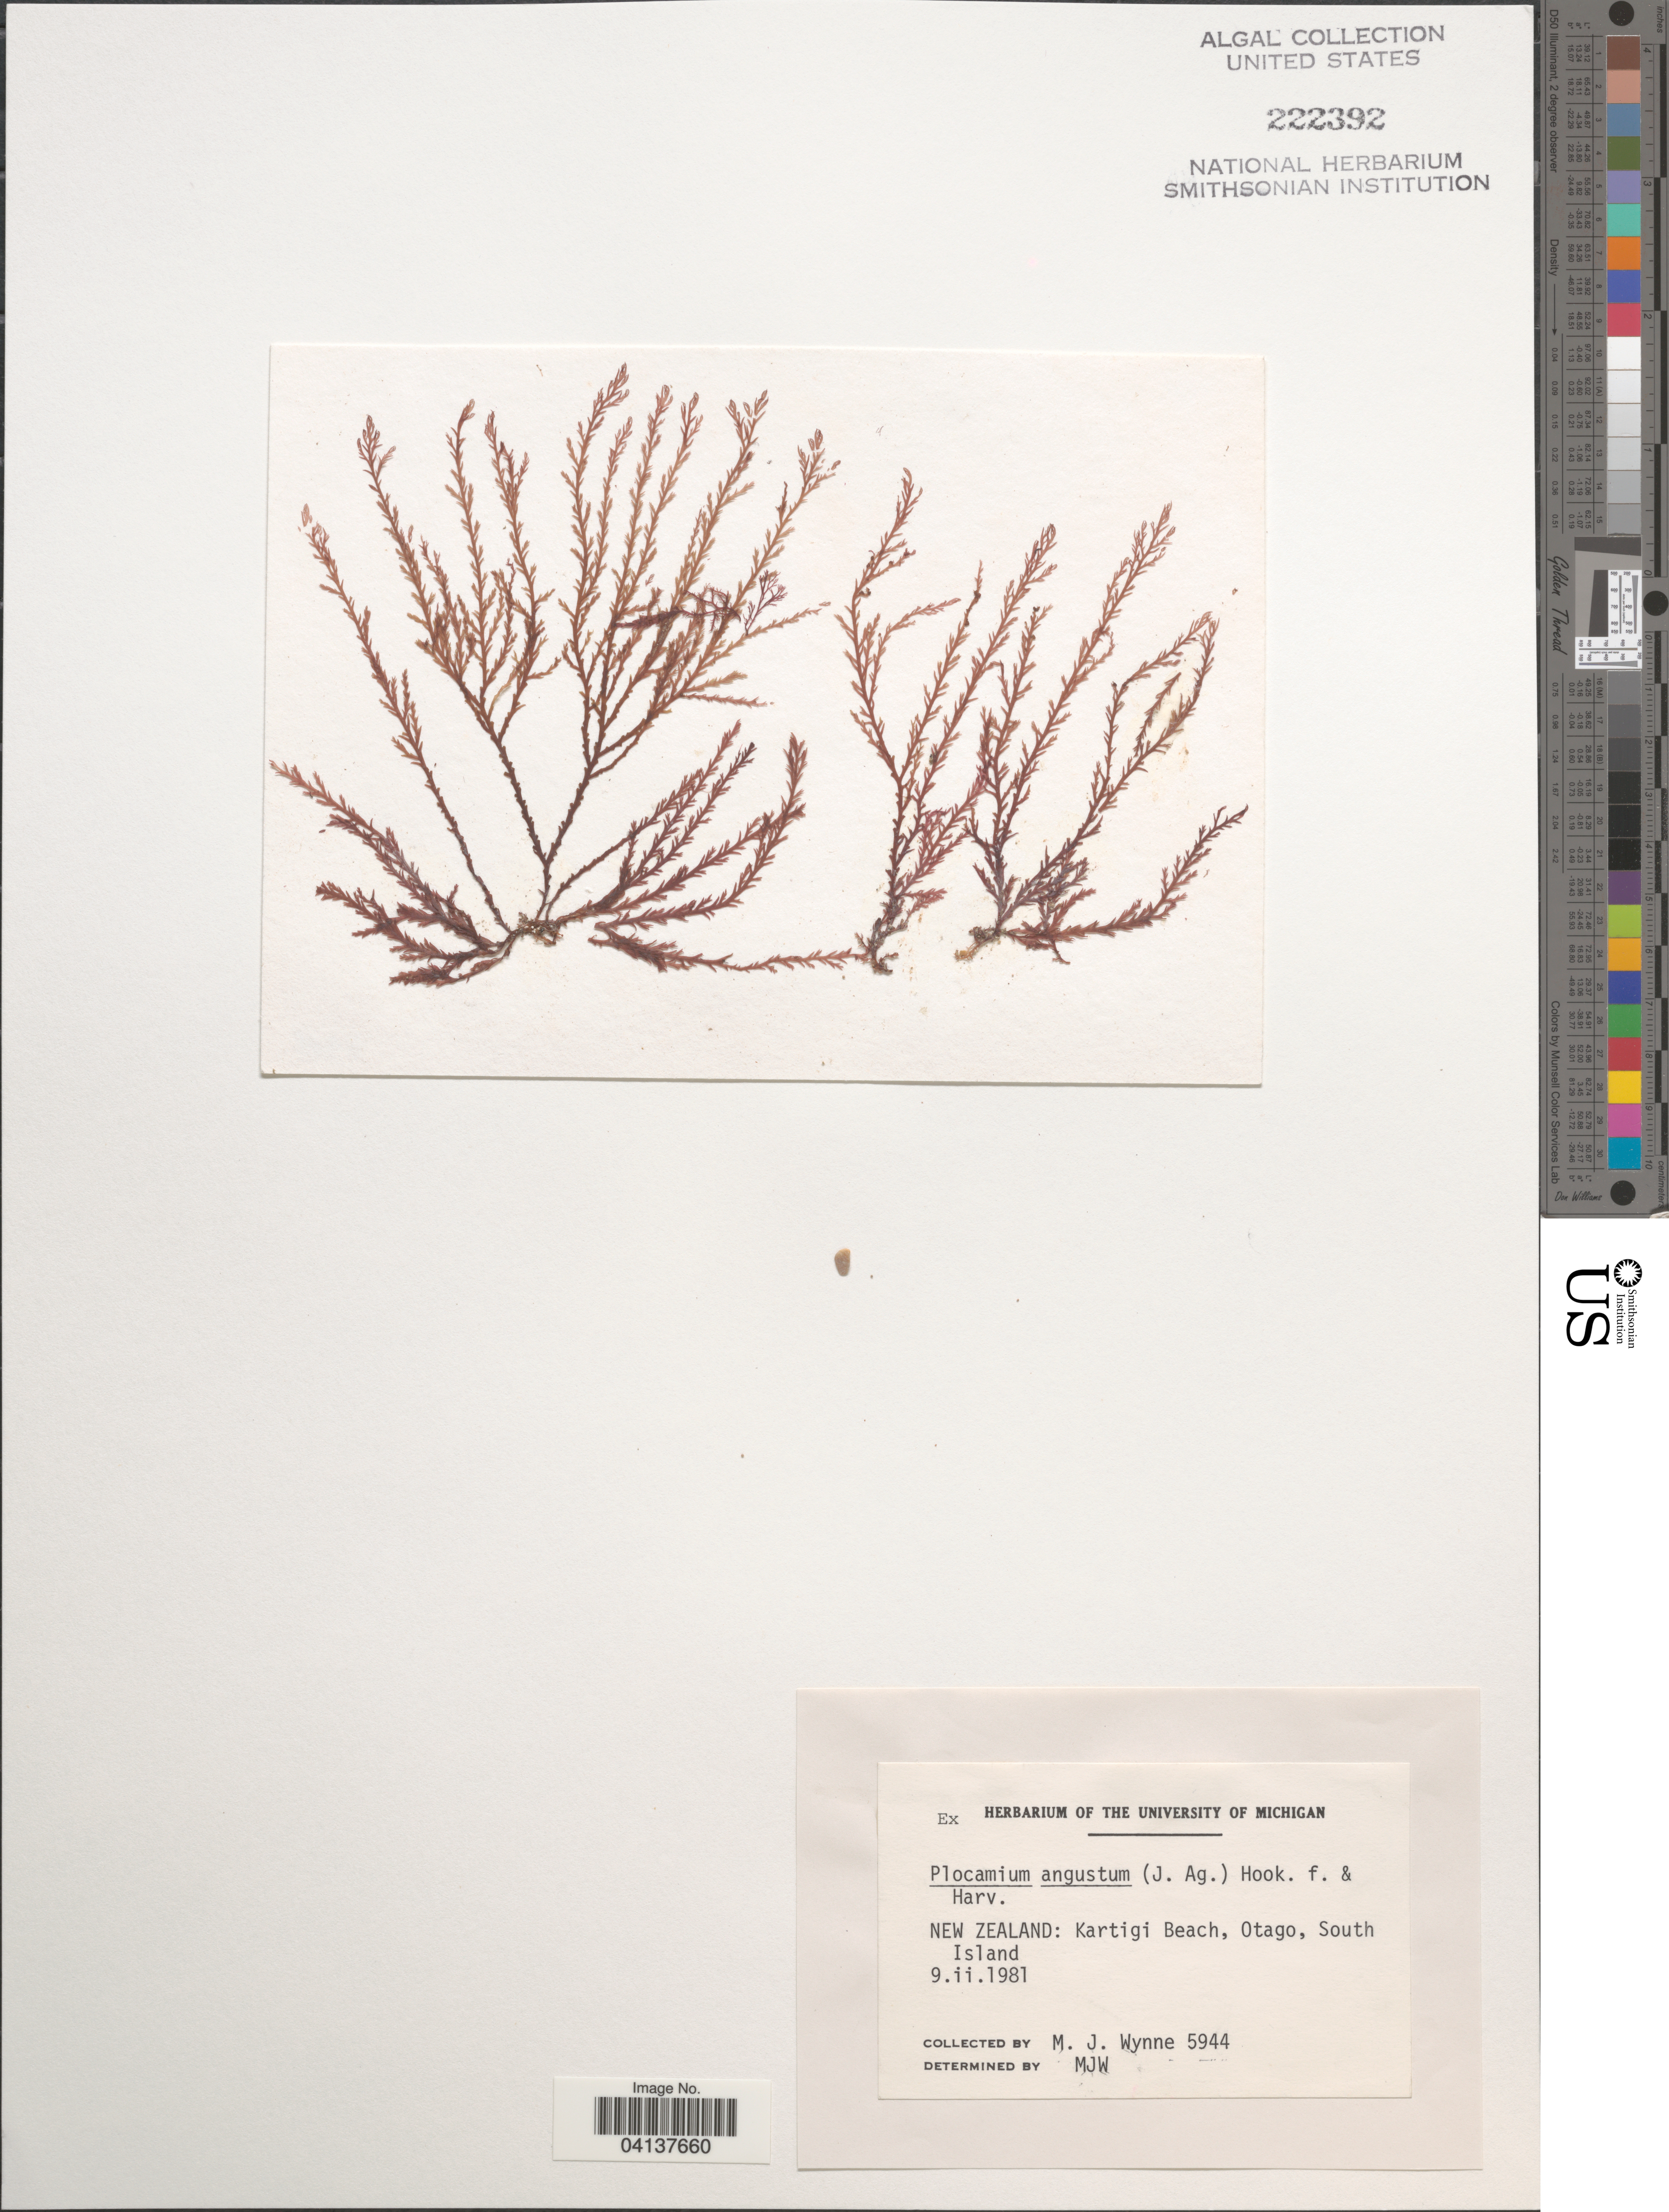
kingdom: Plantae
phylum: Rhodophyta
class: Florideophyceae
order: Plocamiales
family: Plocamiaceae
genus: Plocamium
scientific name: Plocamium angustum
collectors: M.J. Wynne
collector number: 5944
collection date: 1981-02-09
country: New Zealand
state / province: Otago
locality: Kartigi Beach, South Island.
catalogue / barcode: US 222392